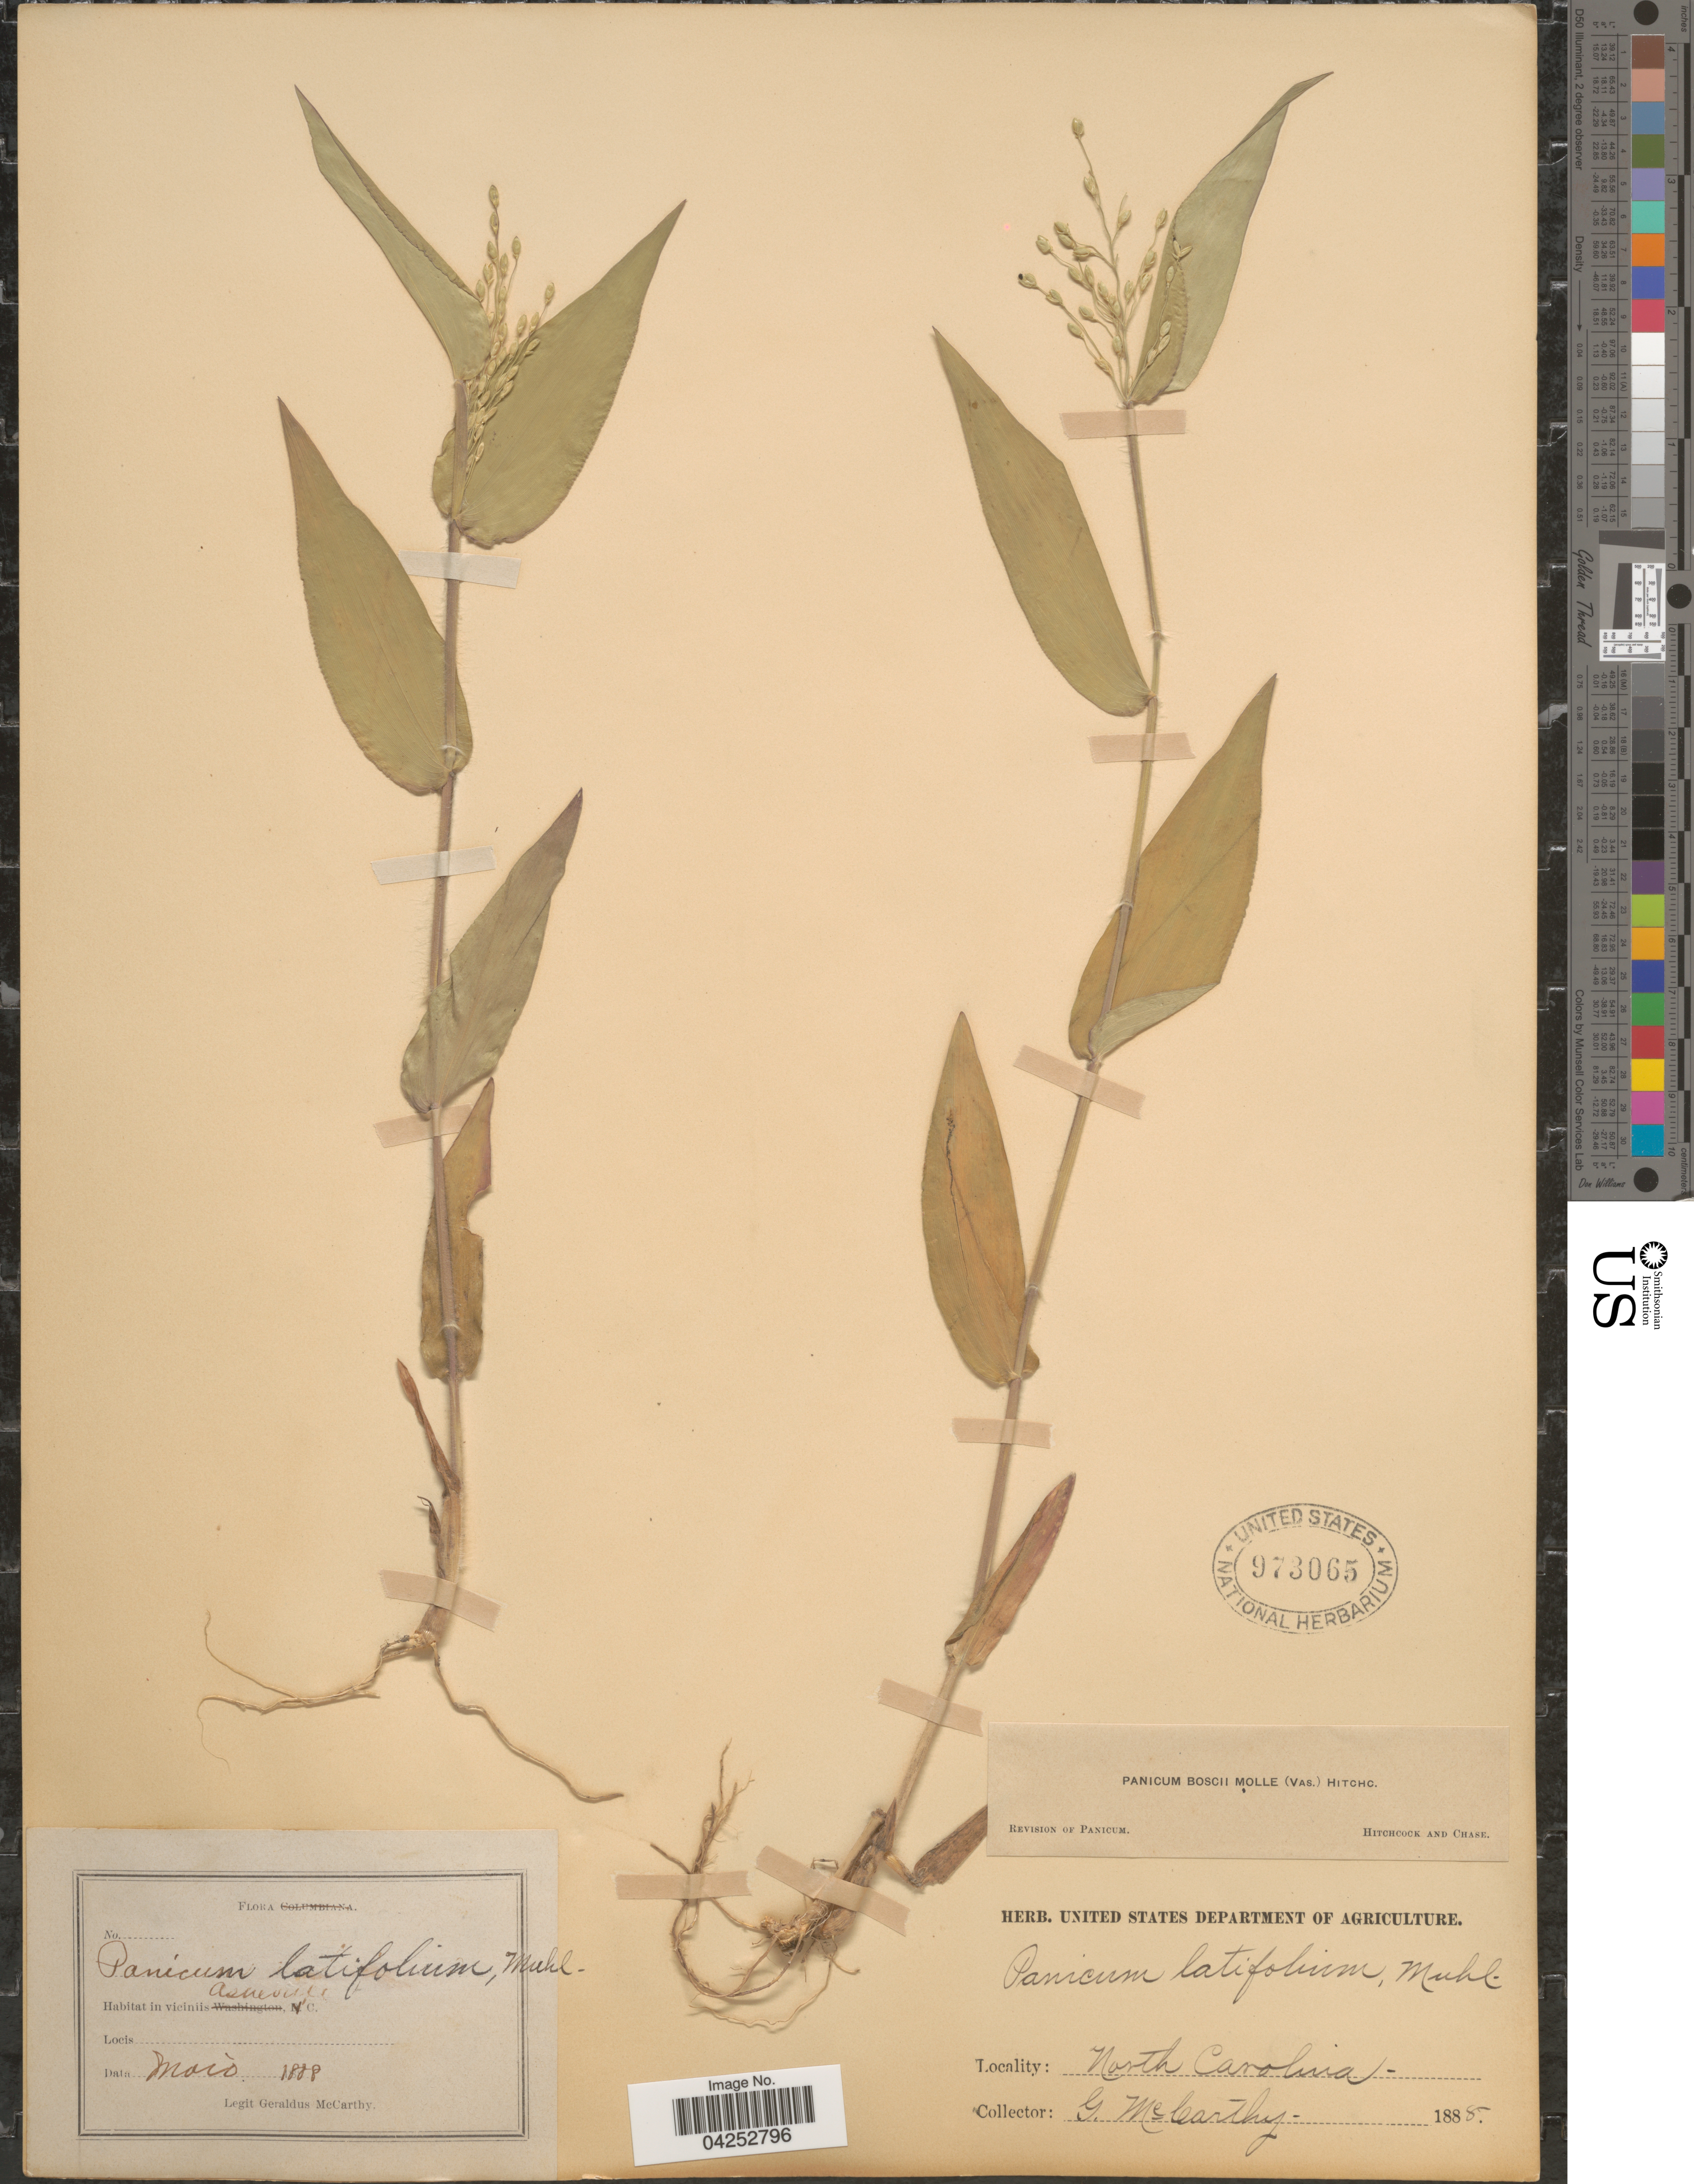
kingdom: Plantae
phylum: Tracheophyta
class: Liliopsida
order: Poales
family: Poaceae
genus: Dichanthelium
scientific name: Dichanthelium boscii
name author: (Poir.) Gould & C.A. Clark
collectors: M. McCarthy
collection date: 1888-05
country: United States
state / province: North Carolina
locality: In viciniis Asheville.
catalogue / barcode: US 973065